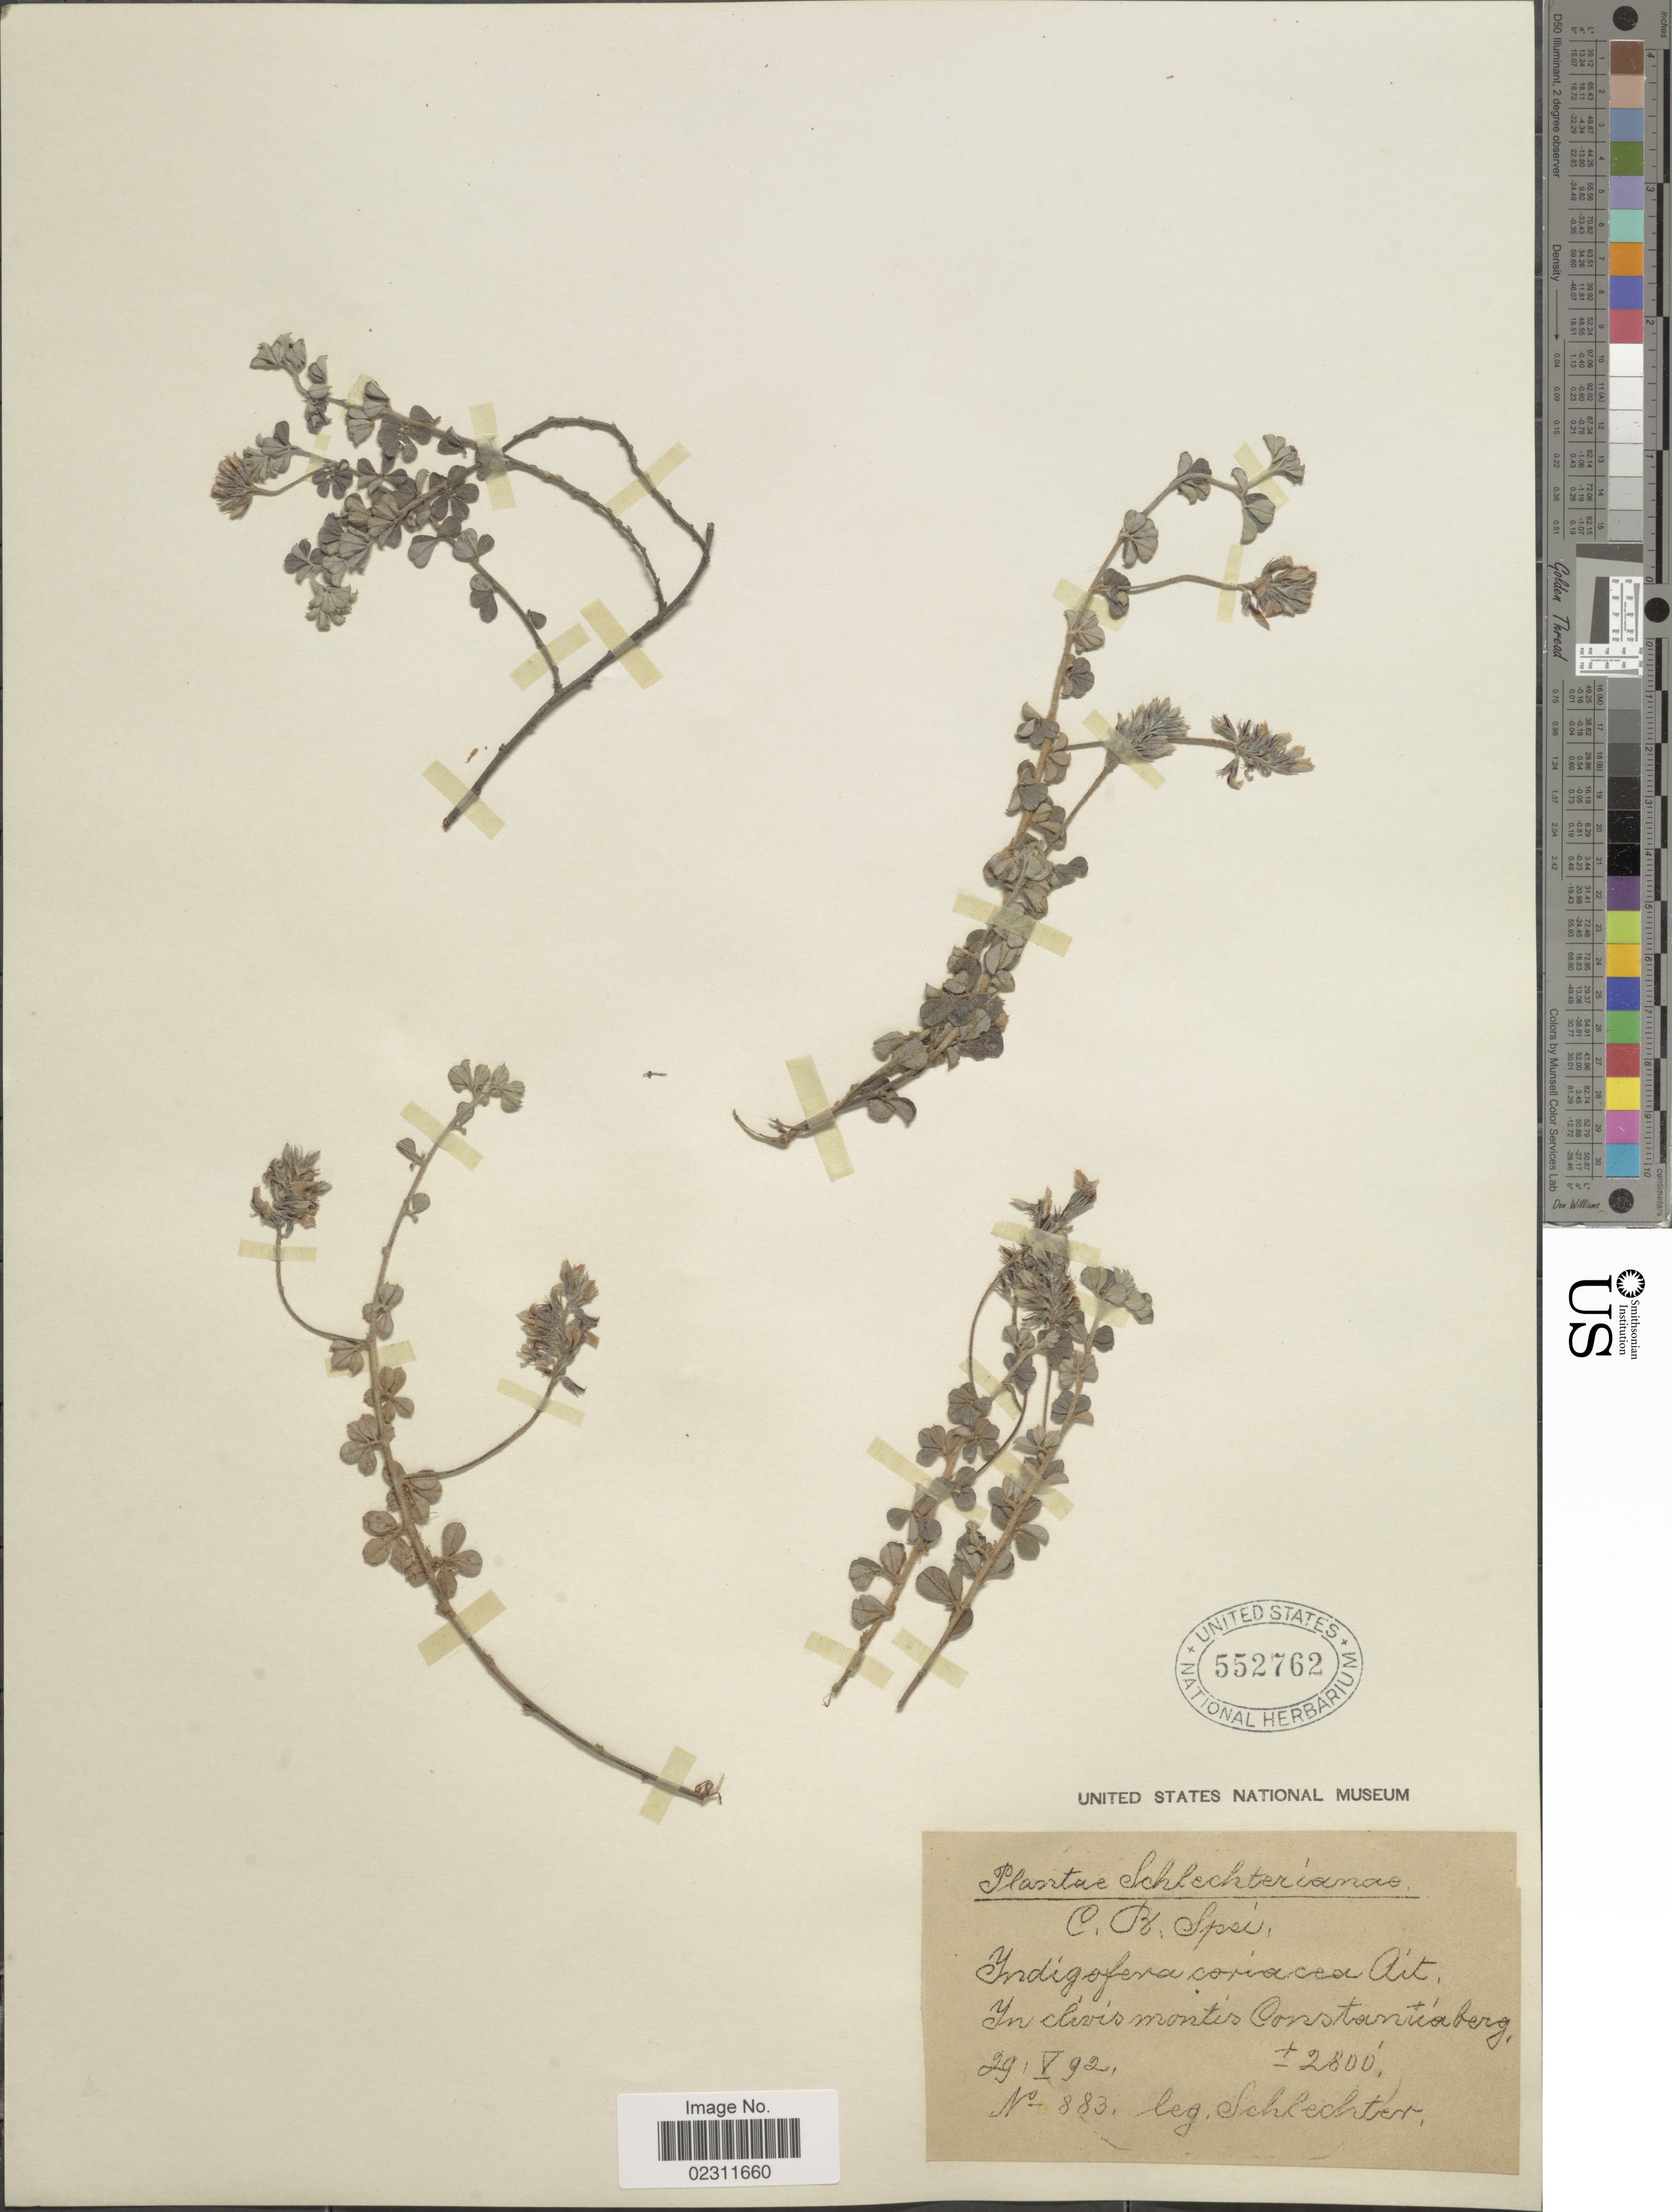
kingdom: Plantae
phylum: Tracheophyta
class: Magnoliopsida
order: Fabales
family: Fabaceae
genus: Indigofera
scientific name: Indigofera coriacea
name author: Aiton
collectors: Schlechter, --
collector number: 883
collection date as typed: Transcribed d/m/y: 29/5/92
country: South Africa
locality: Montis Constantiaberg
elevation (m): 853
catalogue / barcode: US 552762